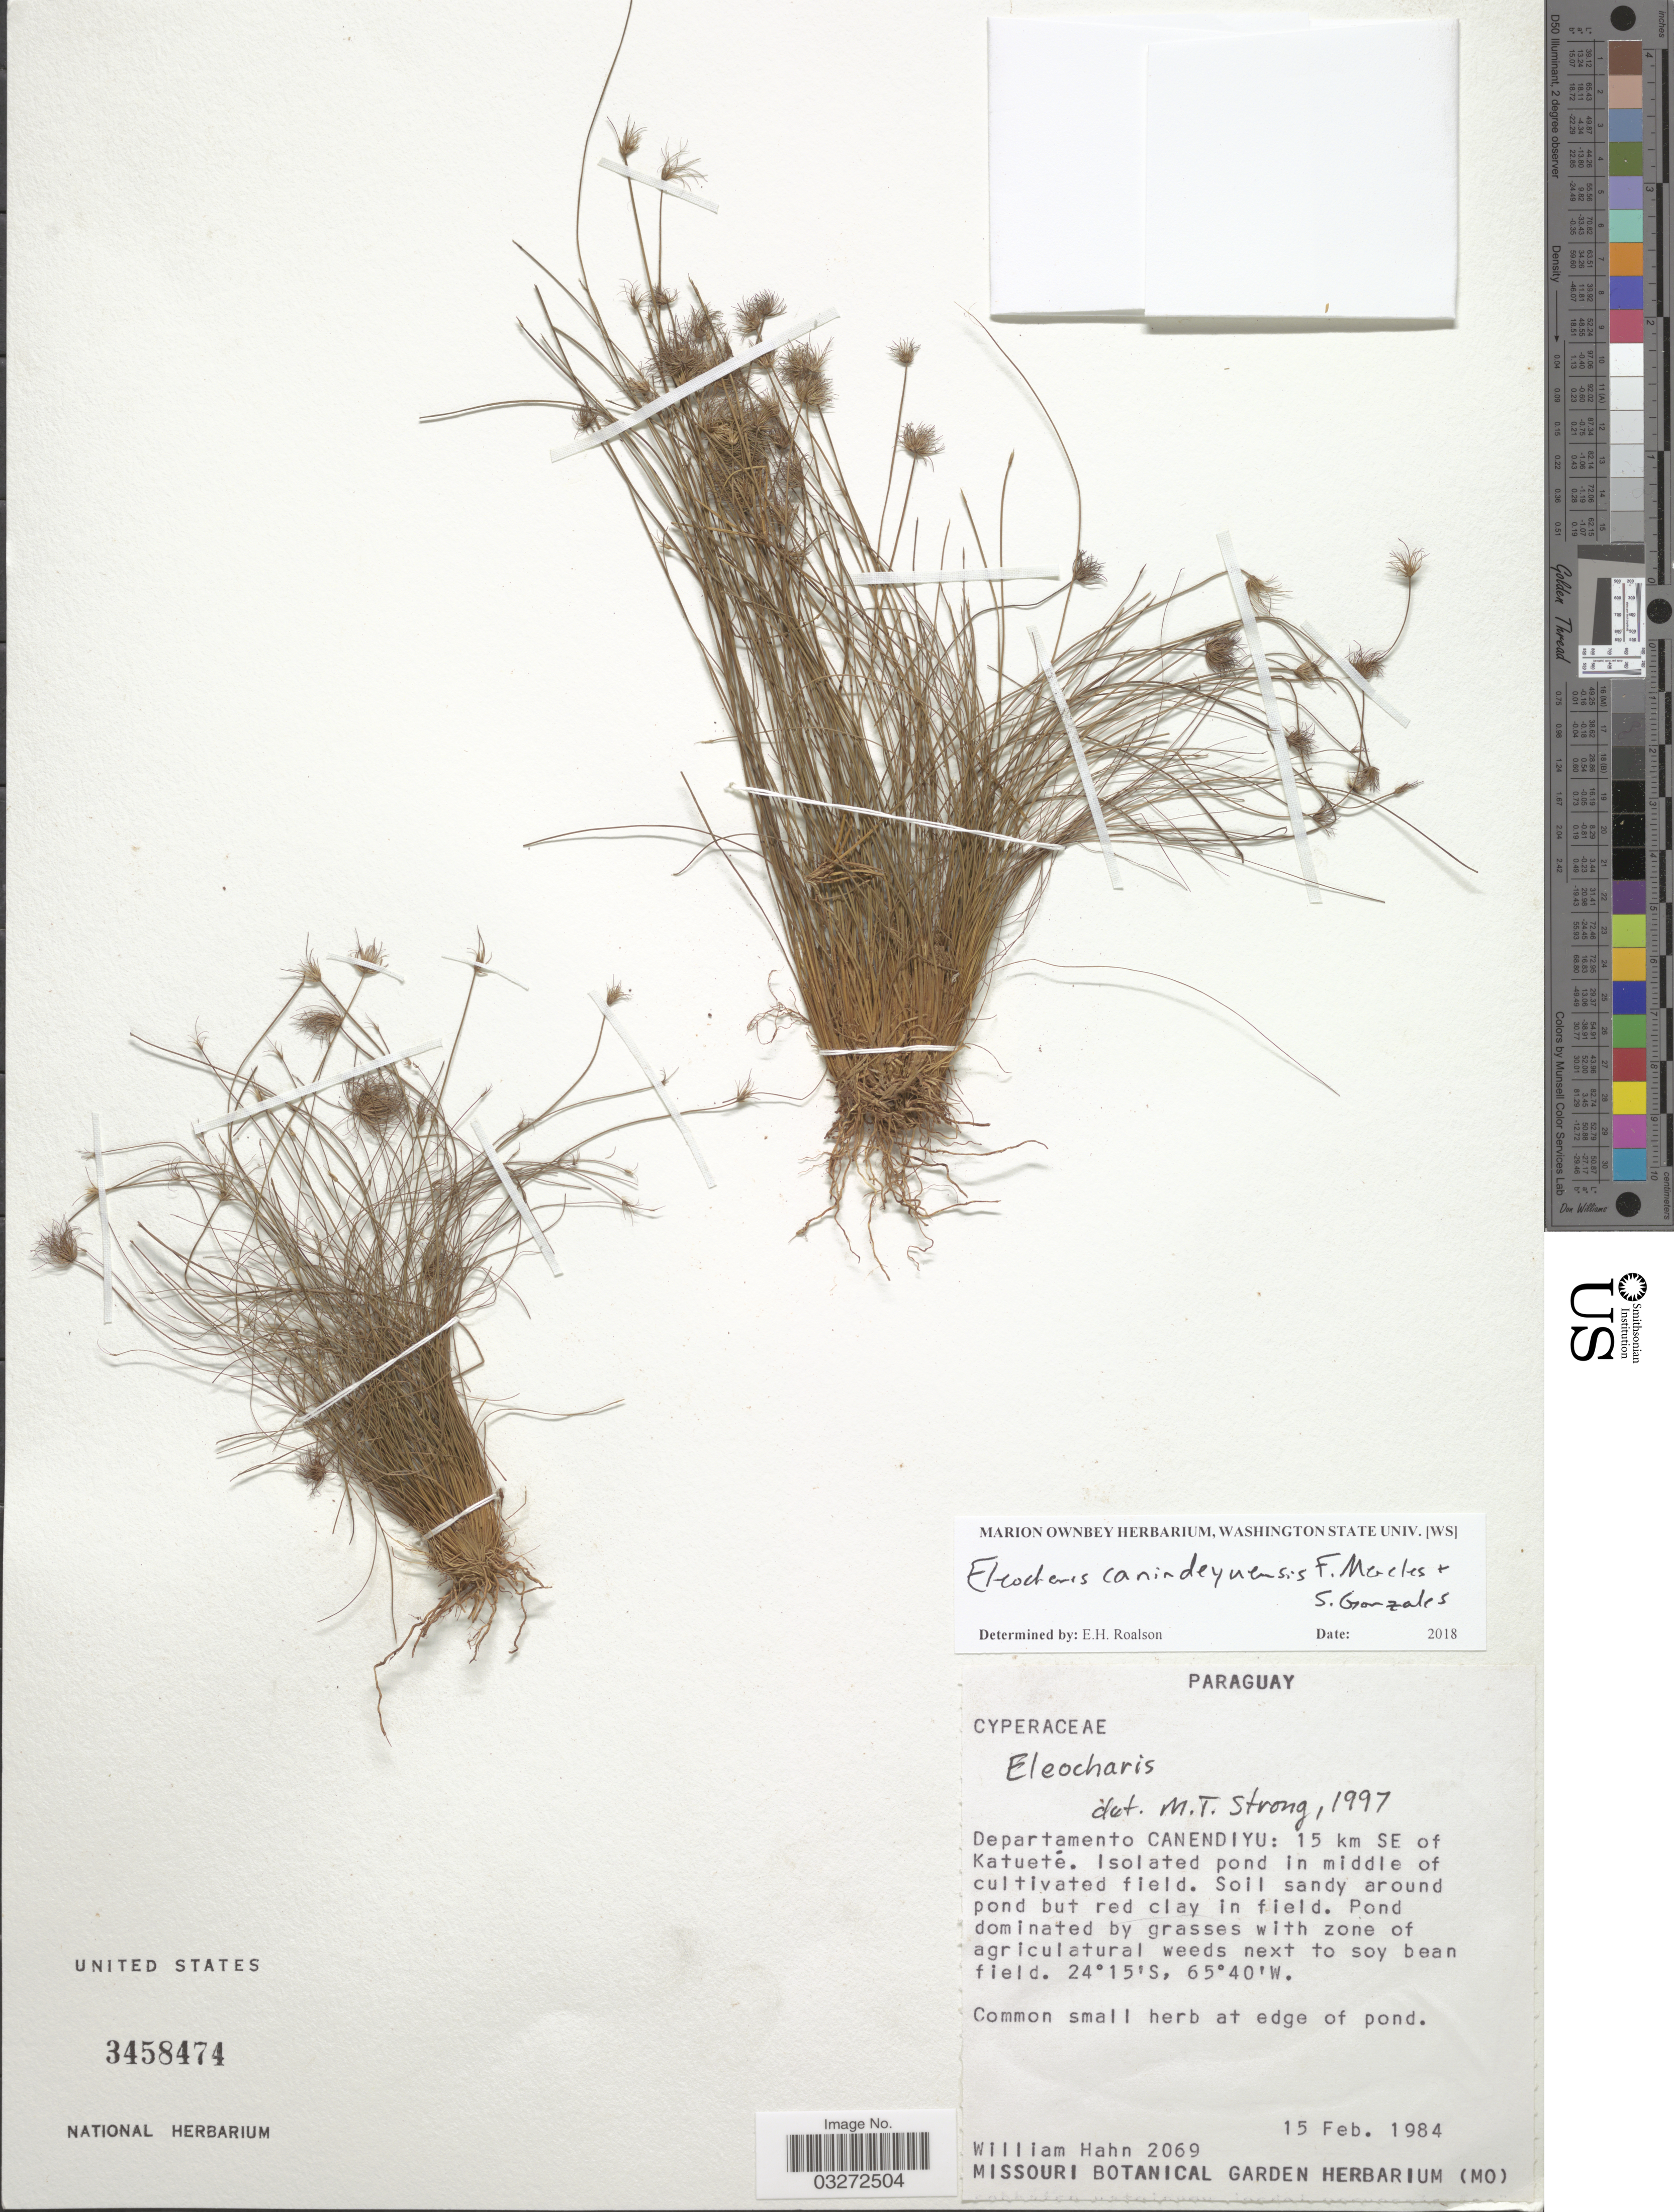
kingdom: Plantae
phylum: Tracheophyta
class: Liliopsida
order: Poales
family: Cyperaceae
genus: Eleocharis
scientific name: Eleocharis canindeyuensis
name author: Mereles & S. González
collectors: W. J. Hahn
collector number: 2069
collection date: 1984-02-15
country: Paraguay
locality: Departamento Canendiyu: 15 km SE of Katueté. Isolated pond in middle of cultivated field.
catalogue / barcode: US 3458474